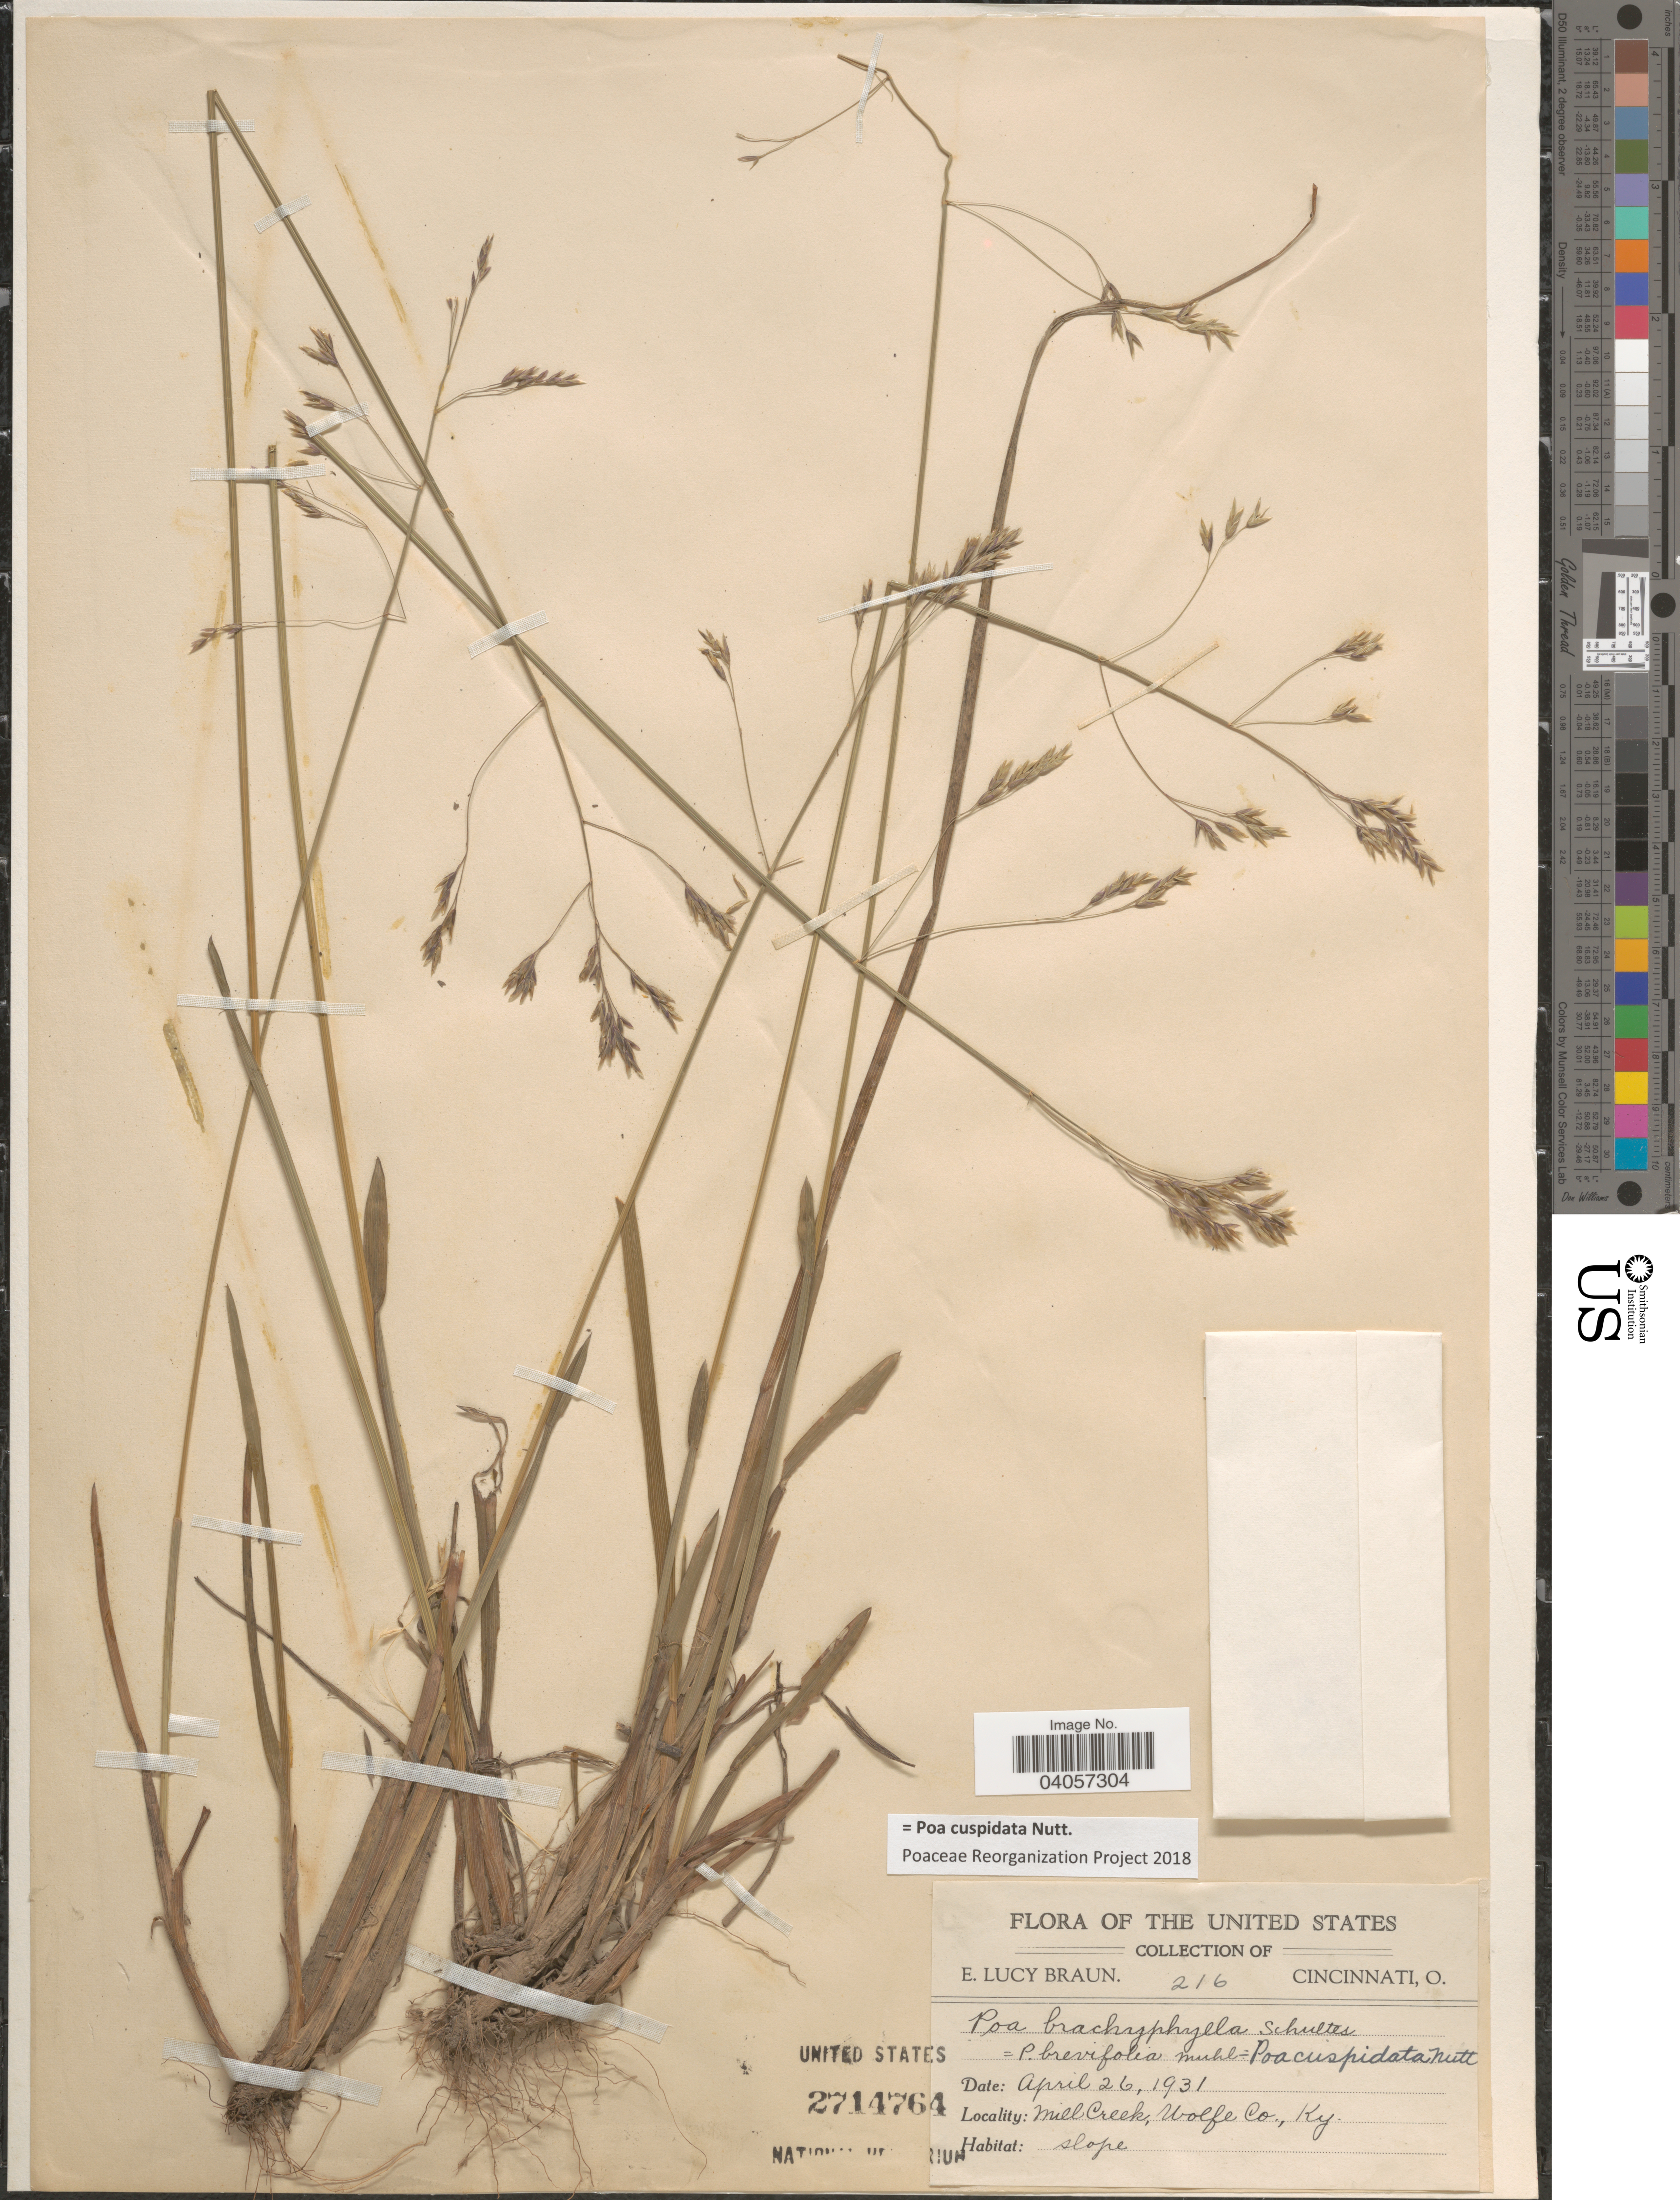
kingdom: Plantae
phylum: Tracheophyta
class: Liliopsida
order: Poales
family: Poaceae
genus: Poa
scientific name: Poa cuspidata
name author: Nutt.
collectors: E. L. Braun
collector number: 216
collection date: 1931-04-26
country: United States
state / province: Kentucky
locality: Mill Creek, Wolfe Co.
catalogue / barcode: US 2714764